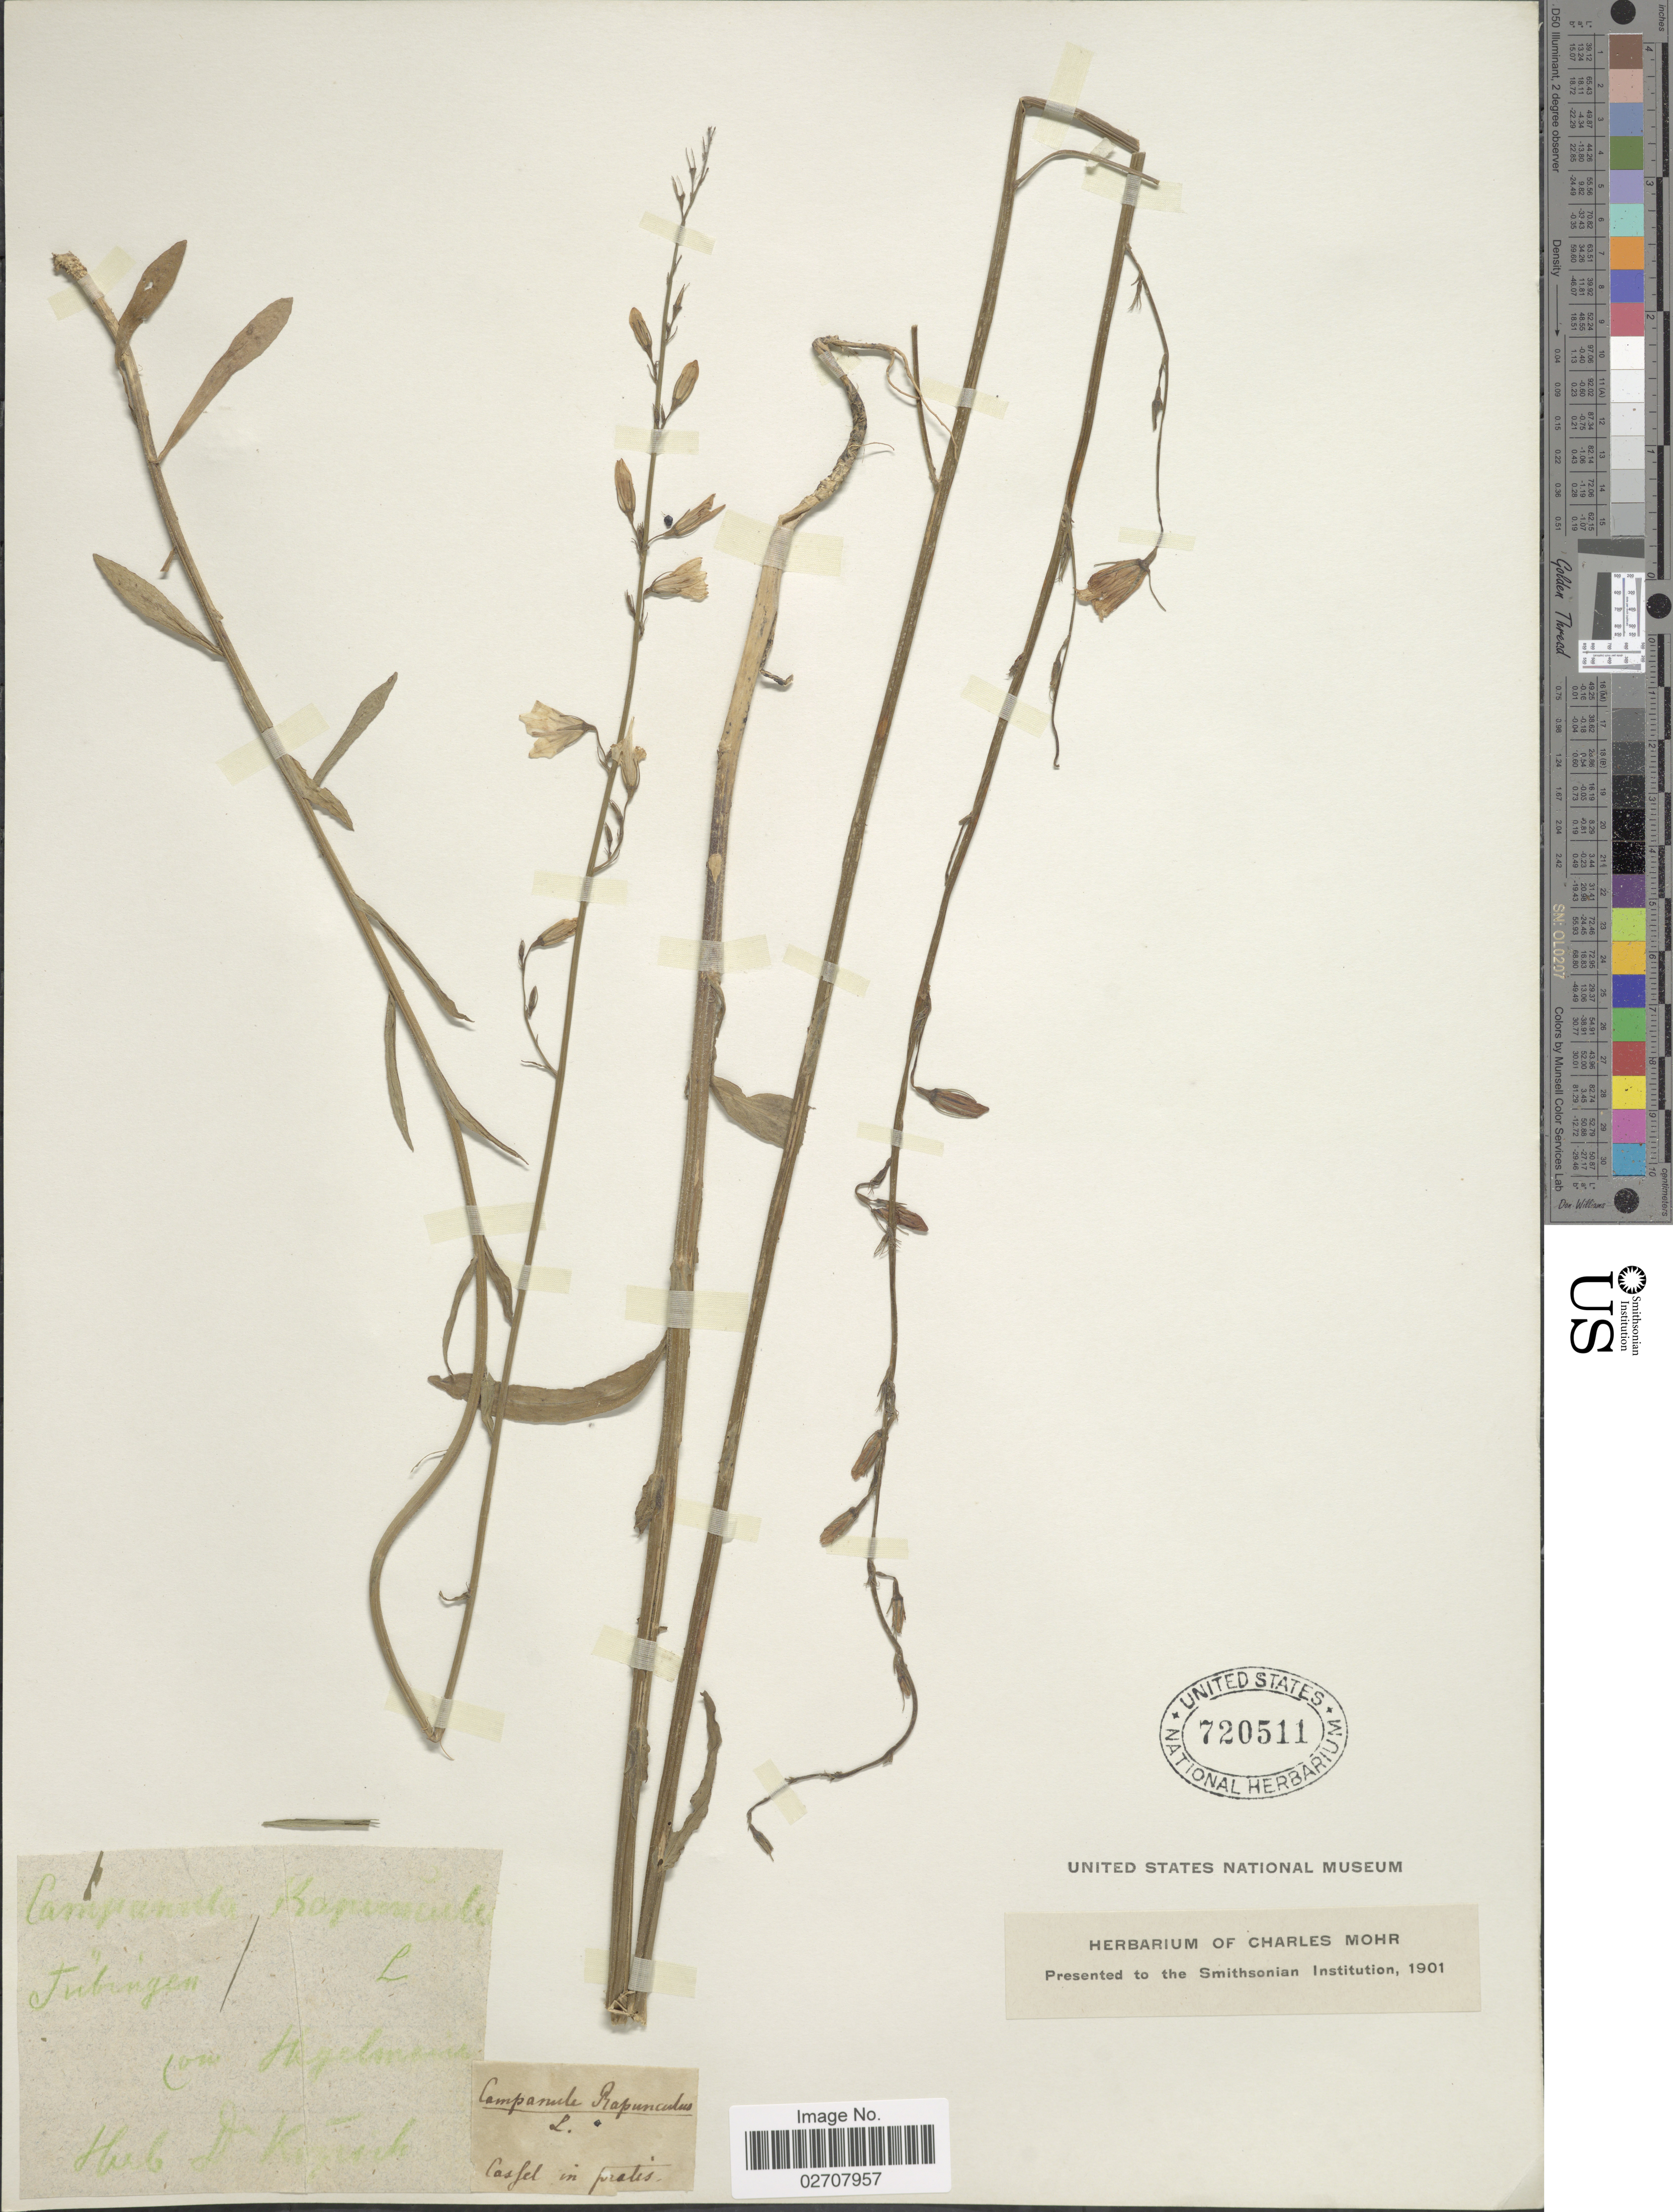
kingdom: Plantae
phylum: Tracheophyta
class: Magnoliopsida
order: Asterales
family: Campanulaceae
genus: Campanula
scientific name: Campanula rapunculus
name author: L.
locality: Jubingen, Con [illegible text][interpreted]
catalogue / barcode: US 720511